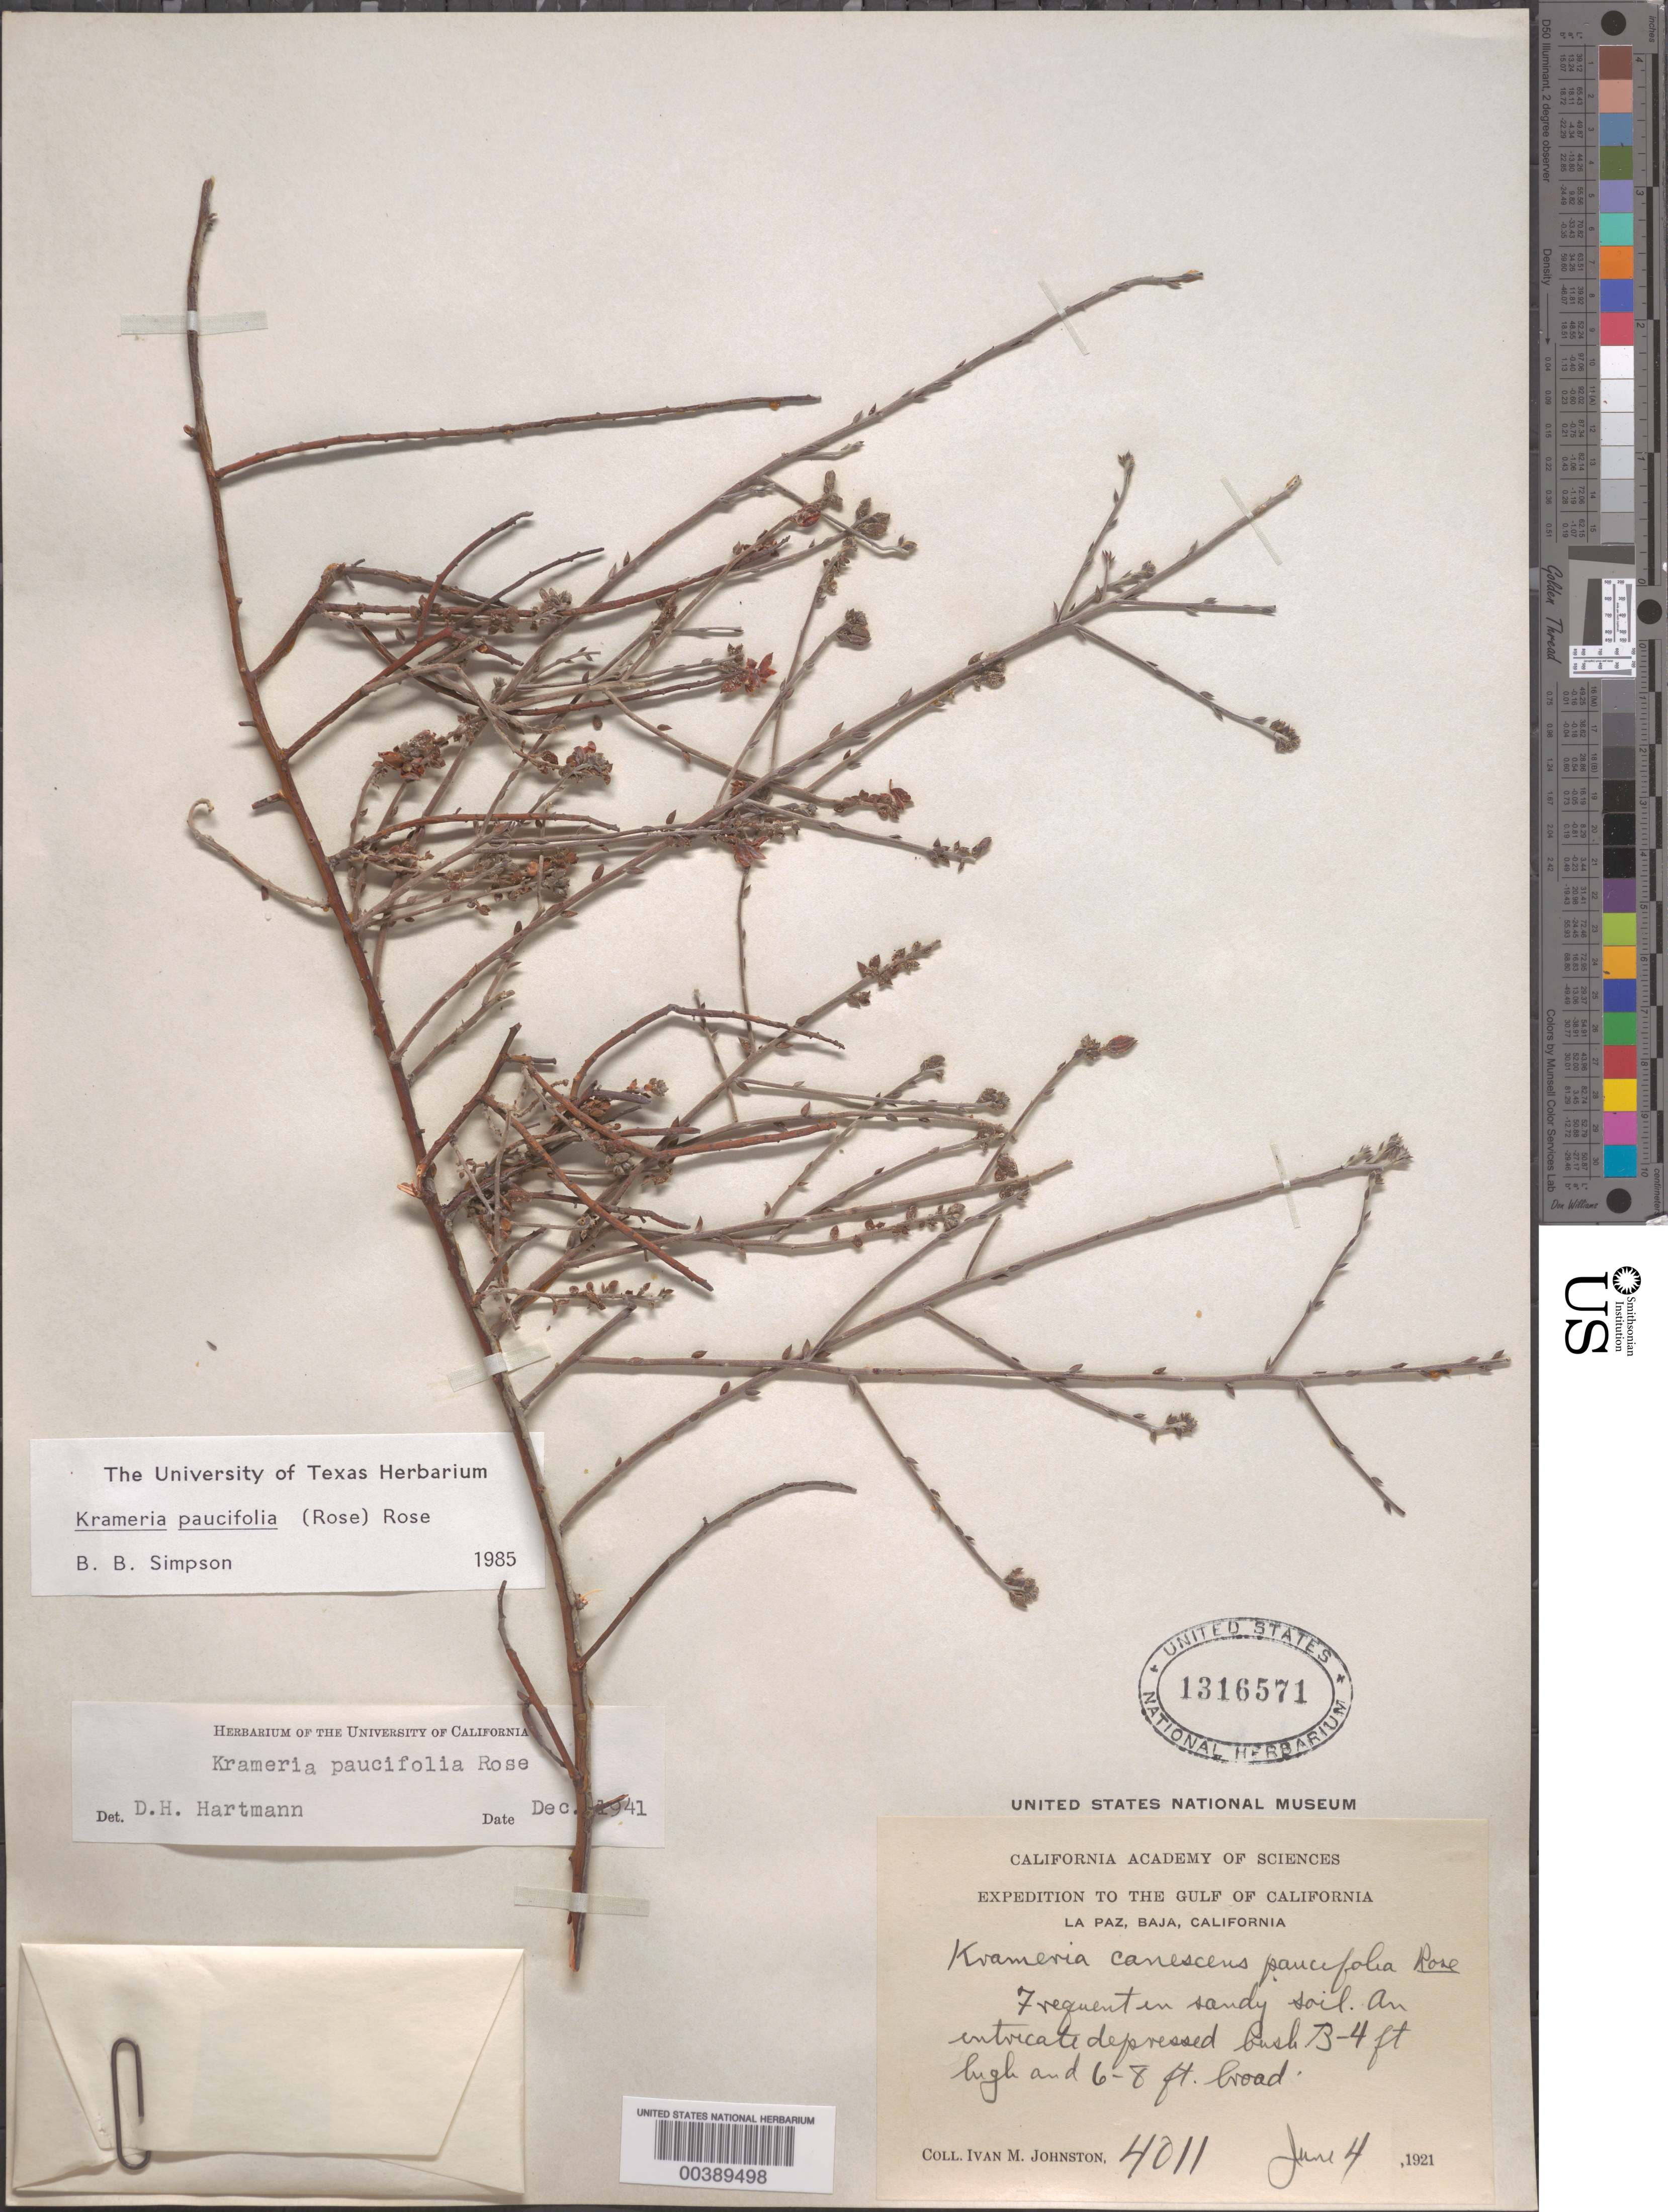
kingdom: Plantae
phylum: Tracheophyta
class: Magnoliopsida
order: Zygophyllales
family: Krameriaceae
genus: Krameria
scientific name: Krameria paucifolia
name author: (Rose) Rose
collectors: I.M. Johnston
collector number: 4011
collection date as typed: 04 Jun 1921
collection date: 1921-06-04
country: Mexico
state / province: Baja California Sur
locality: La Paz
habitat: Sandy soil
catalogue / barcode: US 1316571